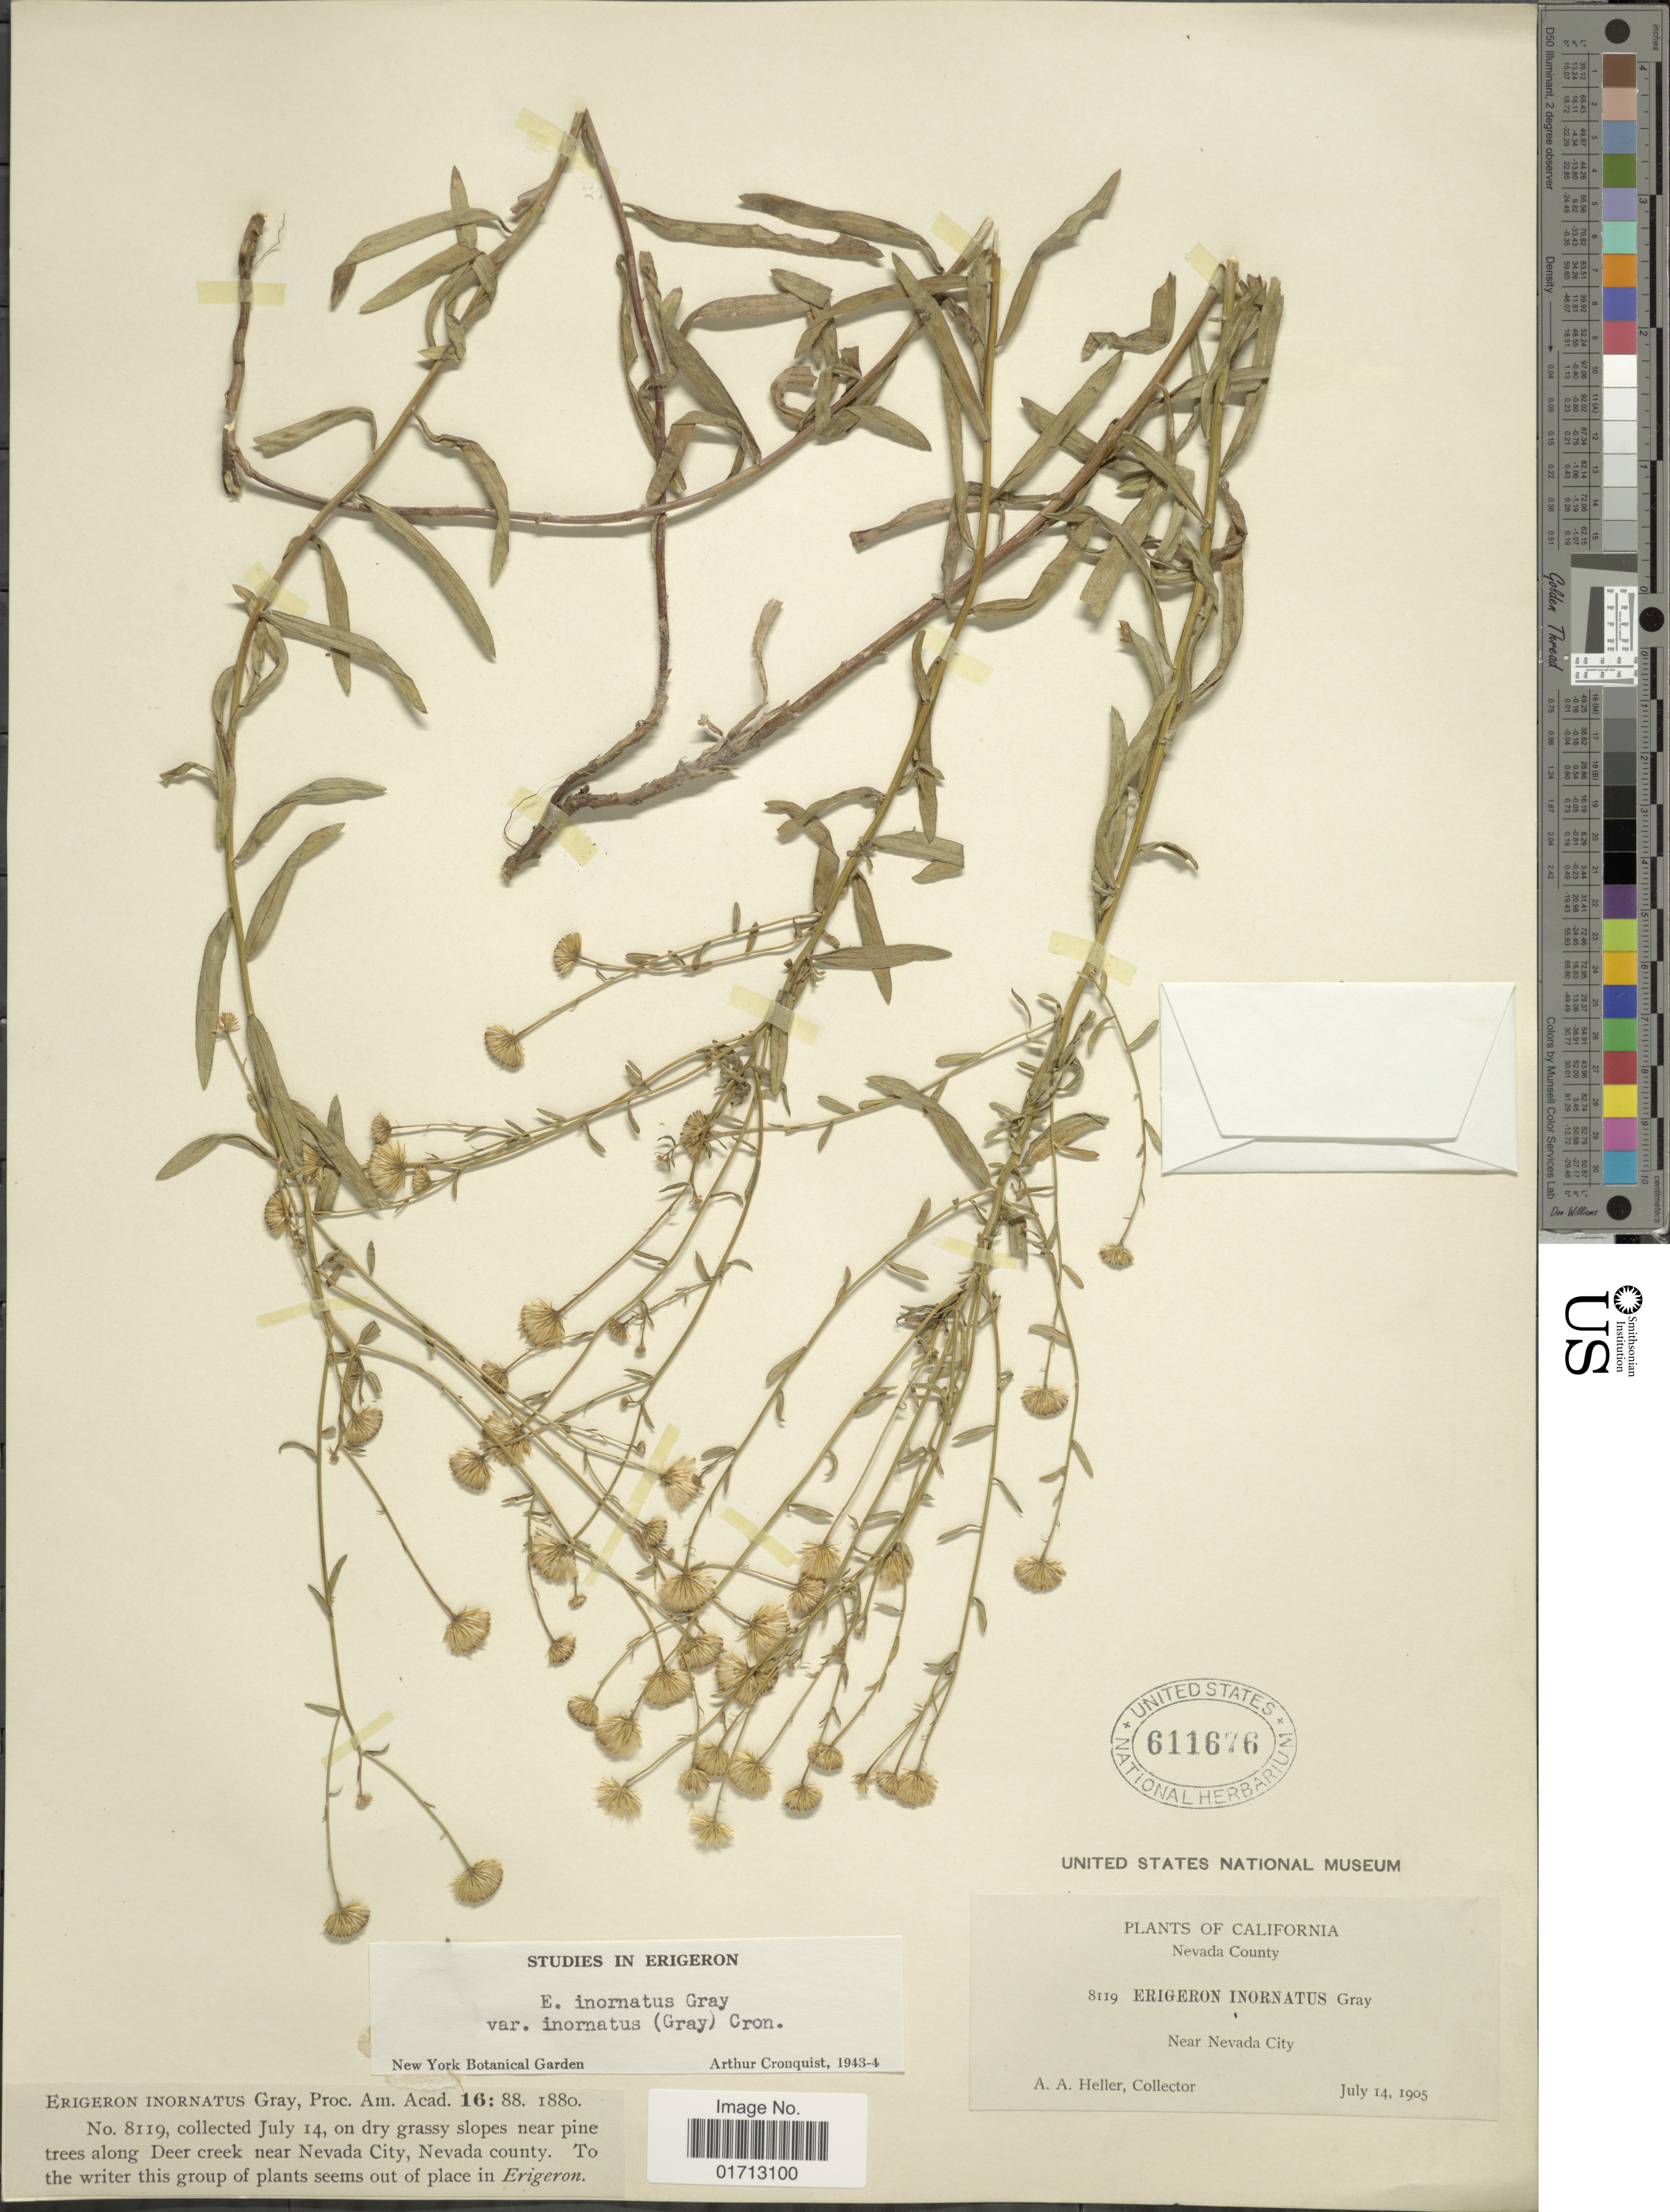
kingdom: Plantae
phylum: Tracheophyta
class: Magnoliopsida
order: Asterales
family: Asteraceae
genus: Erigeron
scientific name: Erigeron inornatus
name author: (A. Gray) A. Gray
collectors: A. A. Heller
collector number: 8119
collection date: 1905-07-14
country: United States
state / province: California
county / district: Nevada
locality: Nevada County, Near Nevada City, along Deer Creek.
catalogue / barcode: US 611676